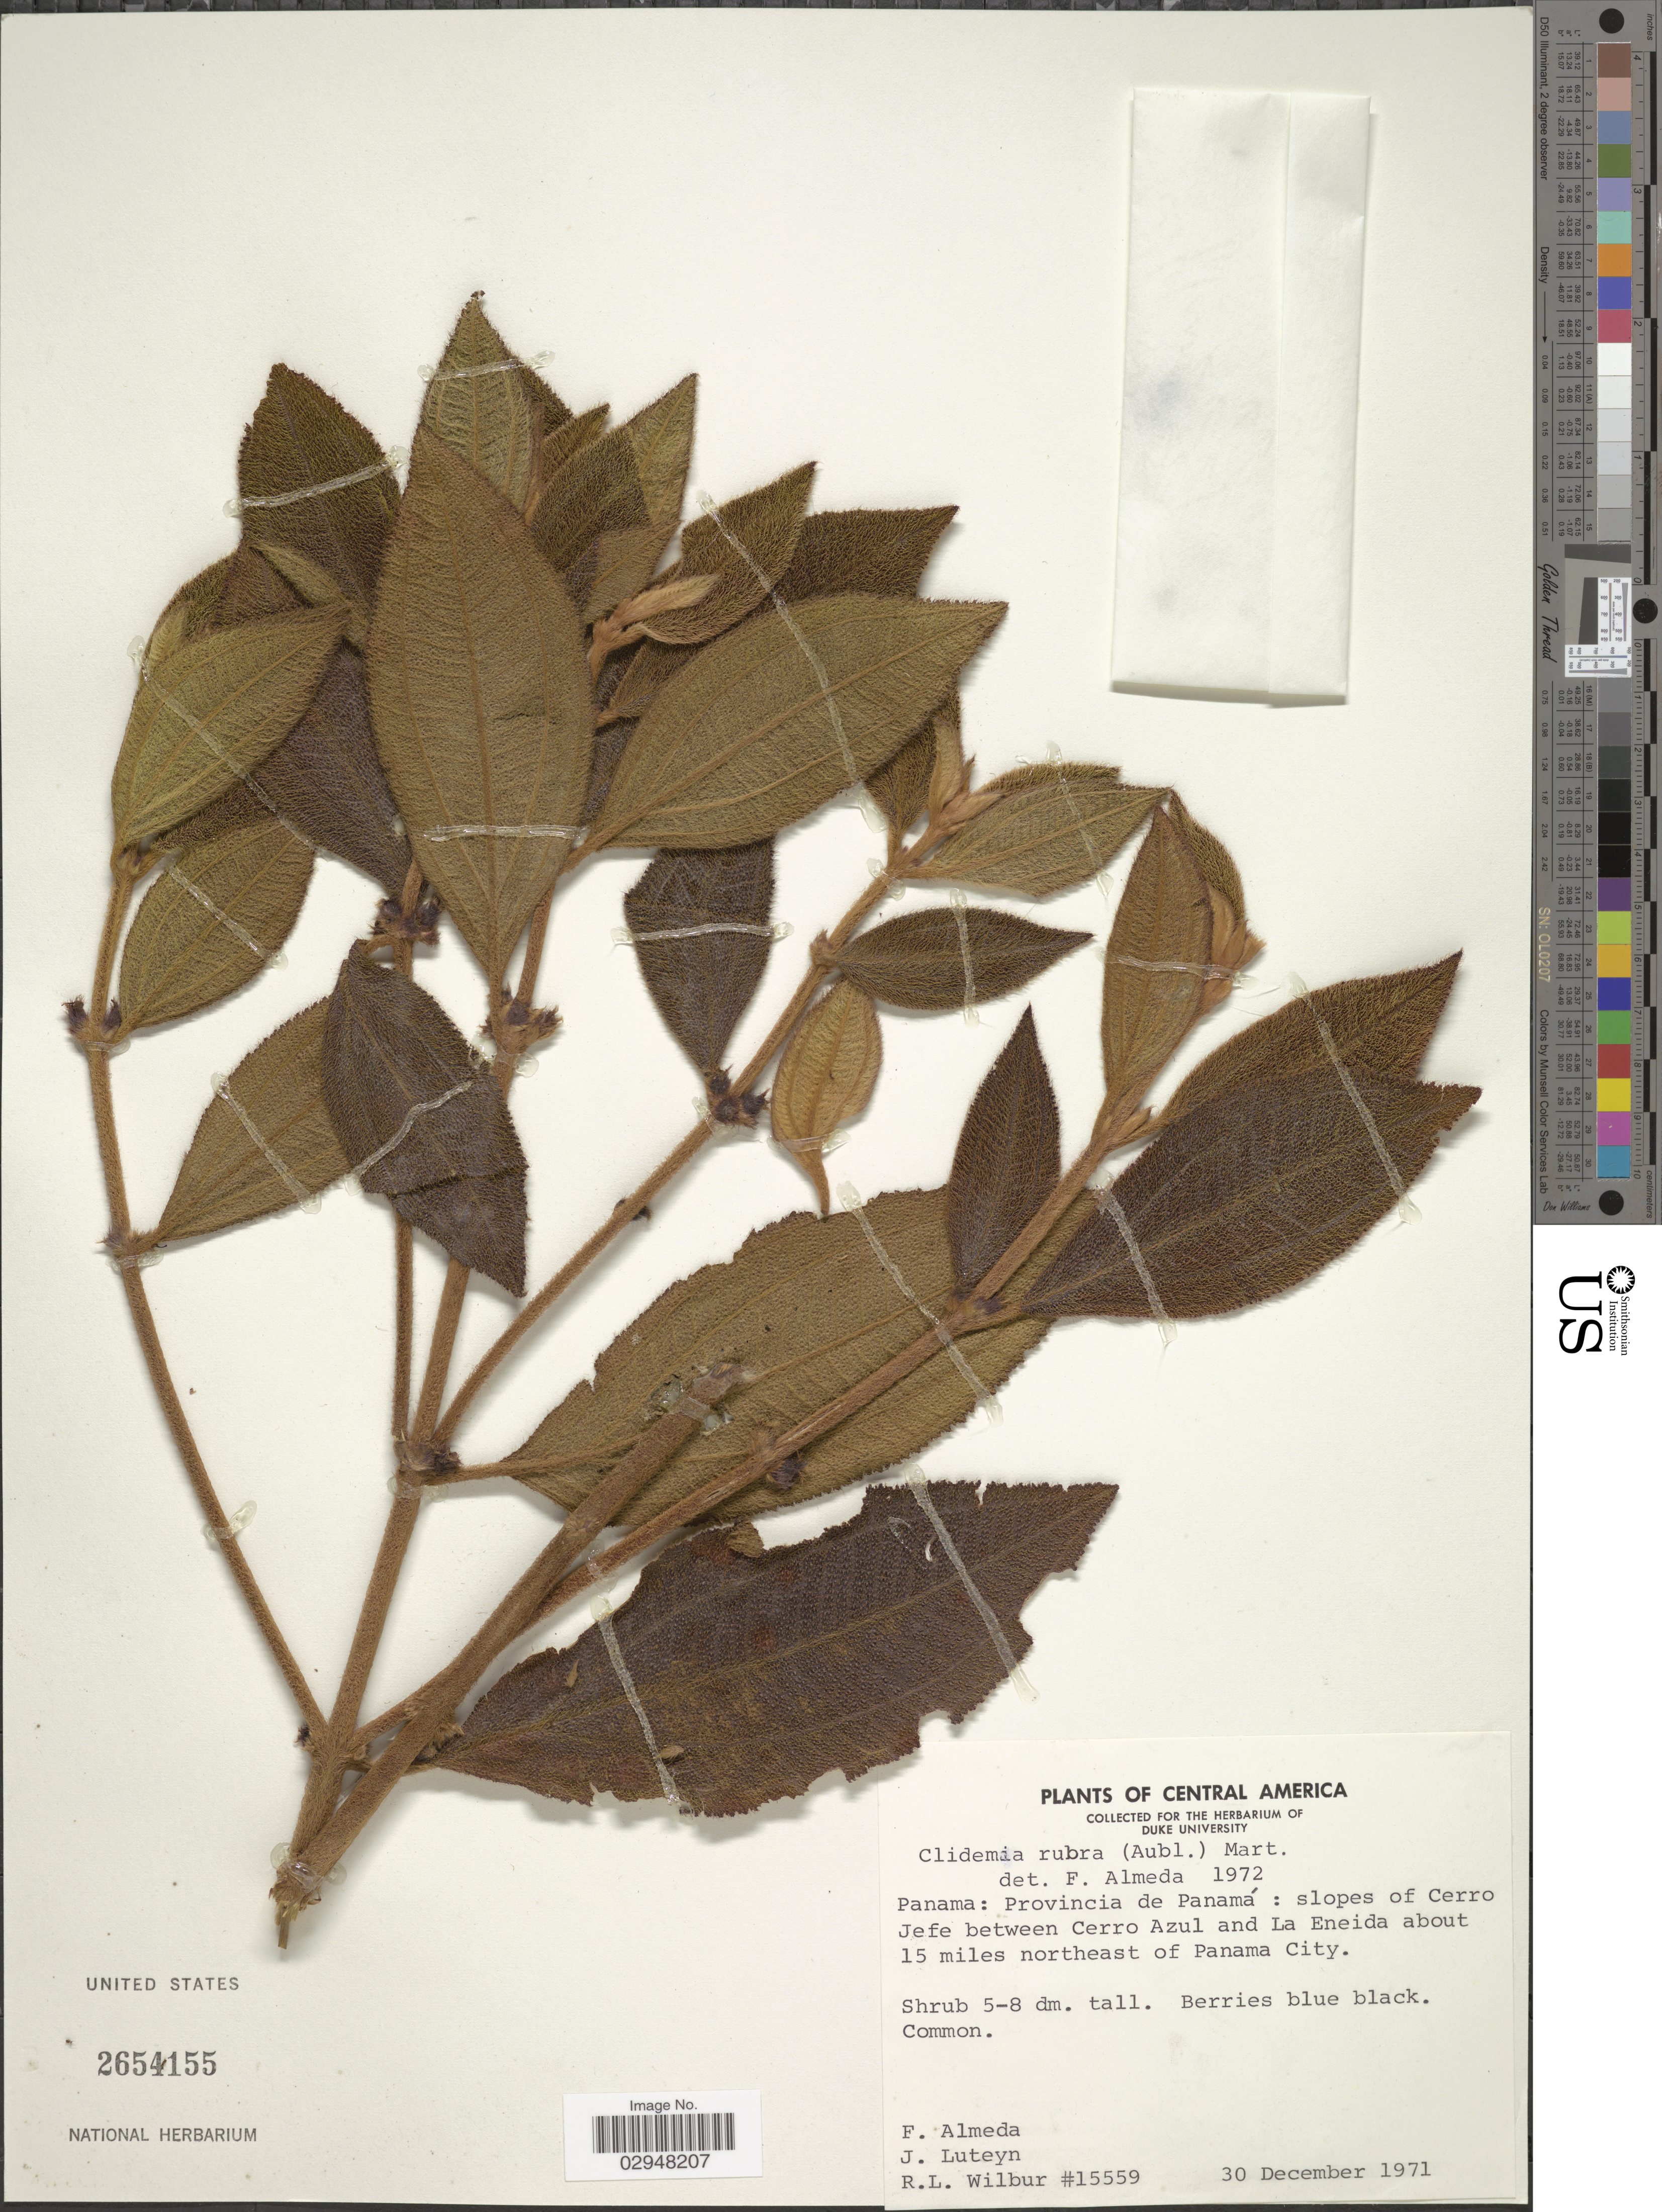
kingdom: Plantae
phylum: Tracheophyta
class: Magnoliopsida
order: Myrtales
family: Melastomataceae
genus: Clidemia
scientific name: Clidemia rubra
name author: (Aubl.) Mart.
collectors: F. Almeda, J. L. Luteyn & R. L. Wilbur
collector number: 15559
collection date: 1971-12-30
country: Panama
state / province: Panamá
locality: Slopes of Cerro Jefe between Cerro Azul and La Eneida about 15 miles northeast of Panama City.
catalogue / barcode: US 2654155